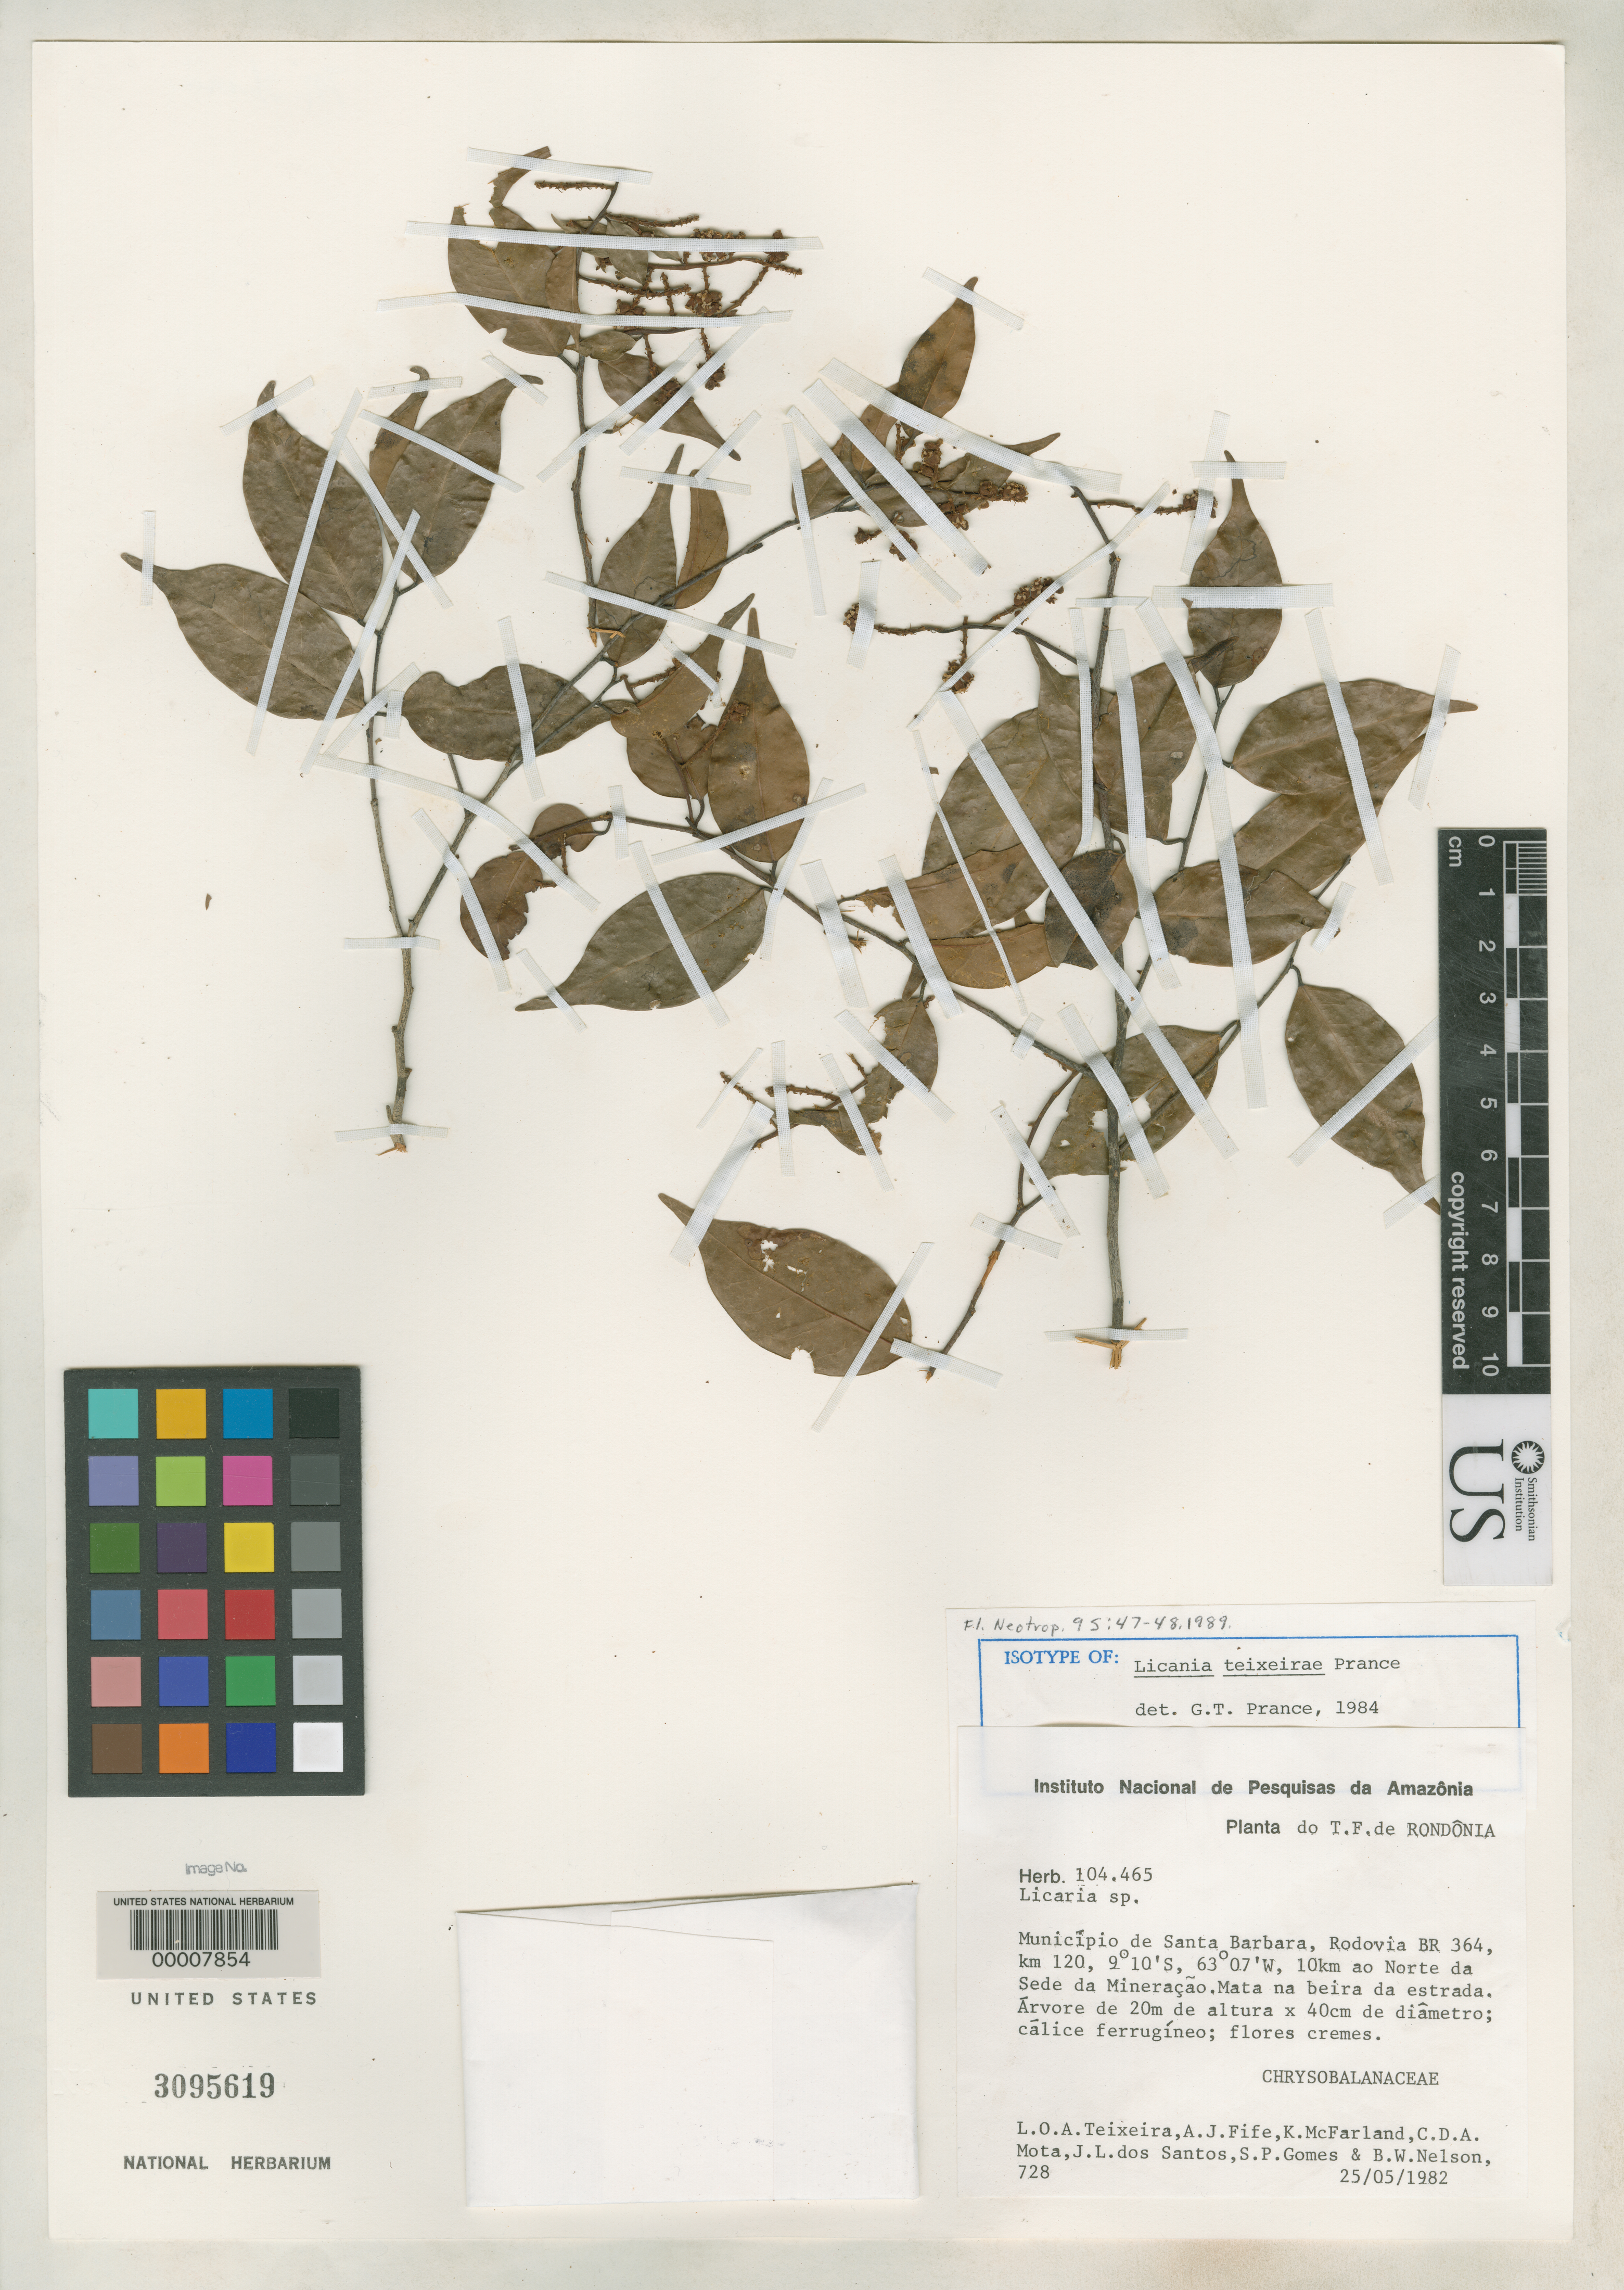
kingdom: Plantae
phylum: Tracheophyta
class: Magnoliopsida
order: Malpighiales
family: Chrysobalanaceae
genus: Licania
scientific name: Licania teixeirae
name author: Prance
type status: Isotype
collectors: L. O. A. Teixeira, A. Fife, K. McFarland, C. D. A. Mota & J. L. Santos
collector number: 728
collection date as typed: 25 May 1982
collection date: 1982-05-25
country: Brazil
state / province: Rondônia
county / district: Santa Barbara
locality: Rodovia BR 364, km 120, 10 km N of Sede de Mineracao.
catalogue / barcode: US 3095619